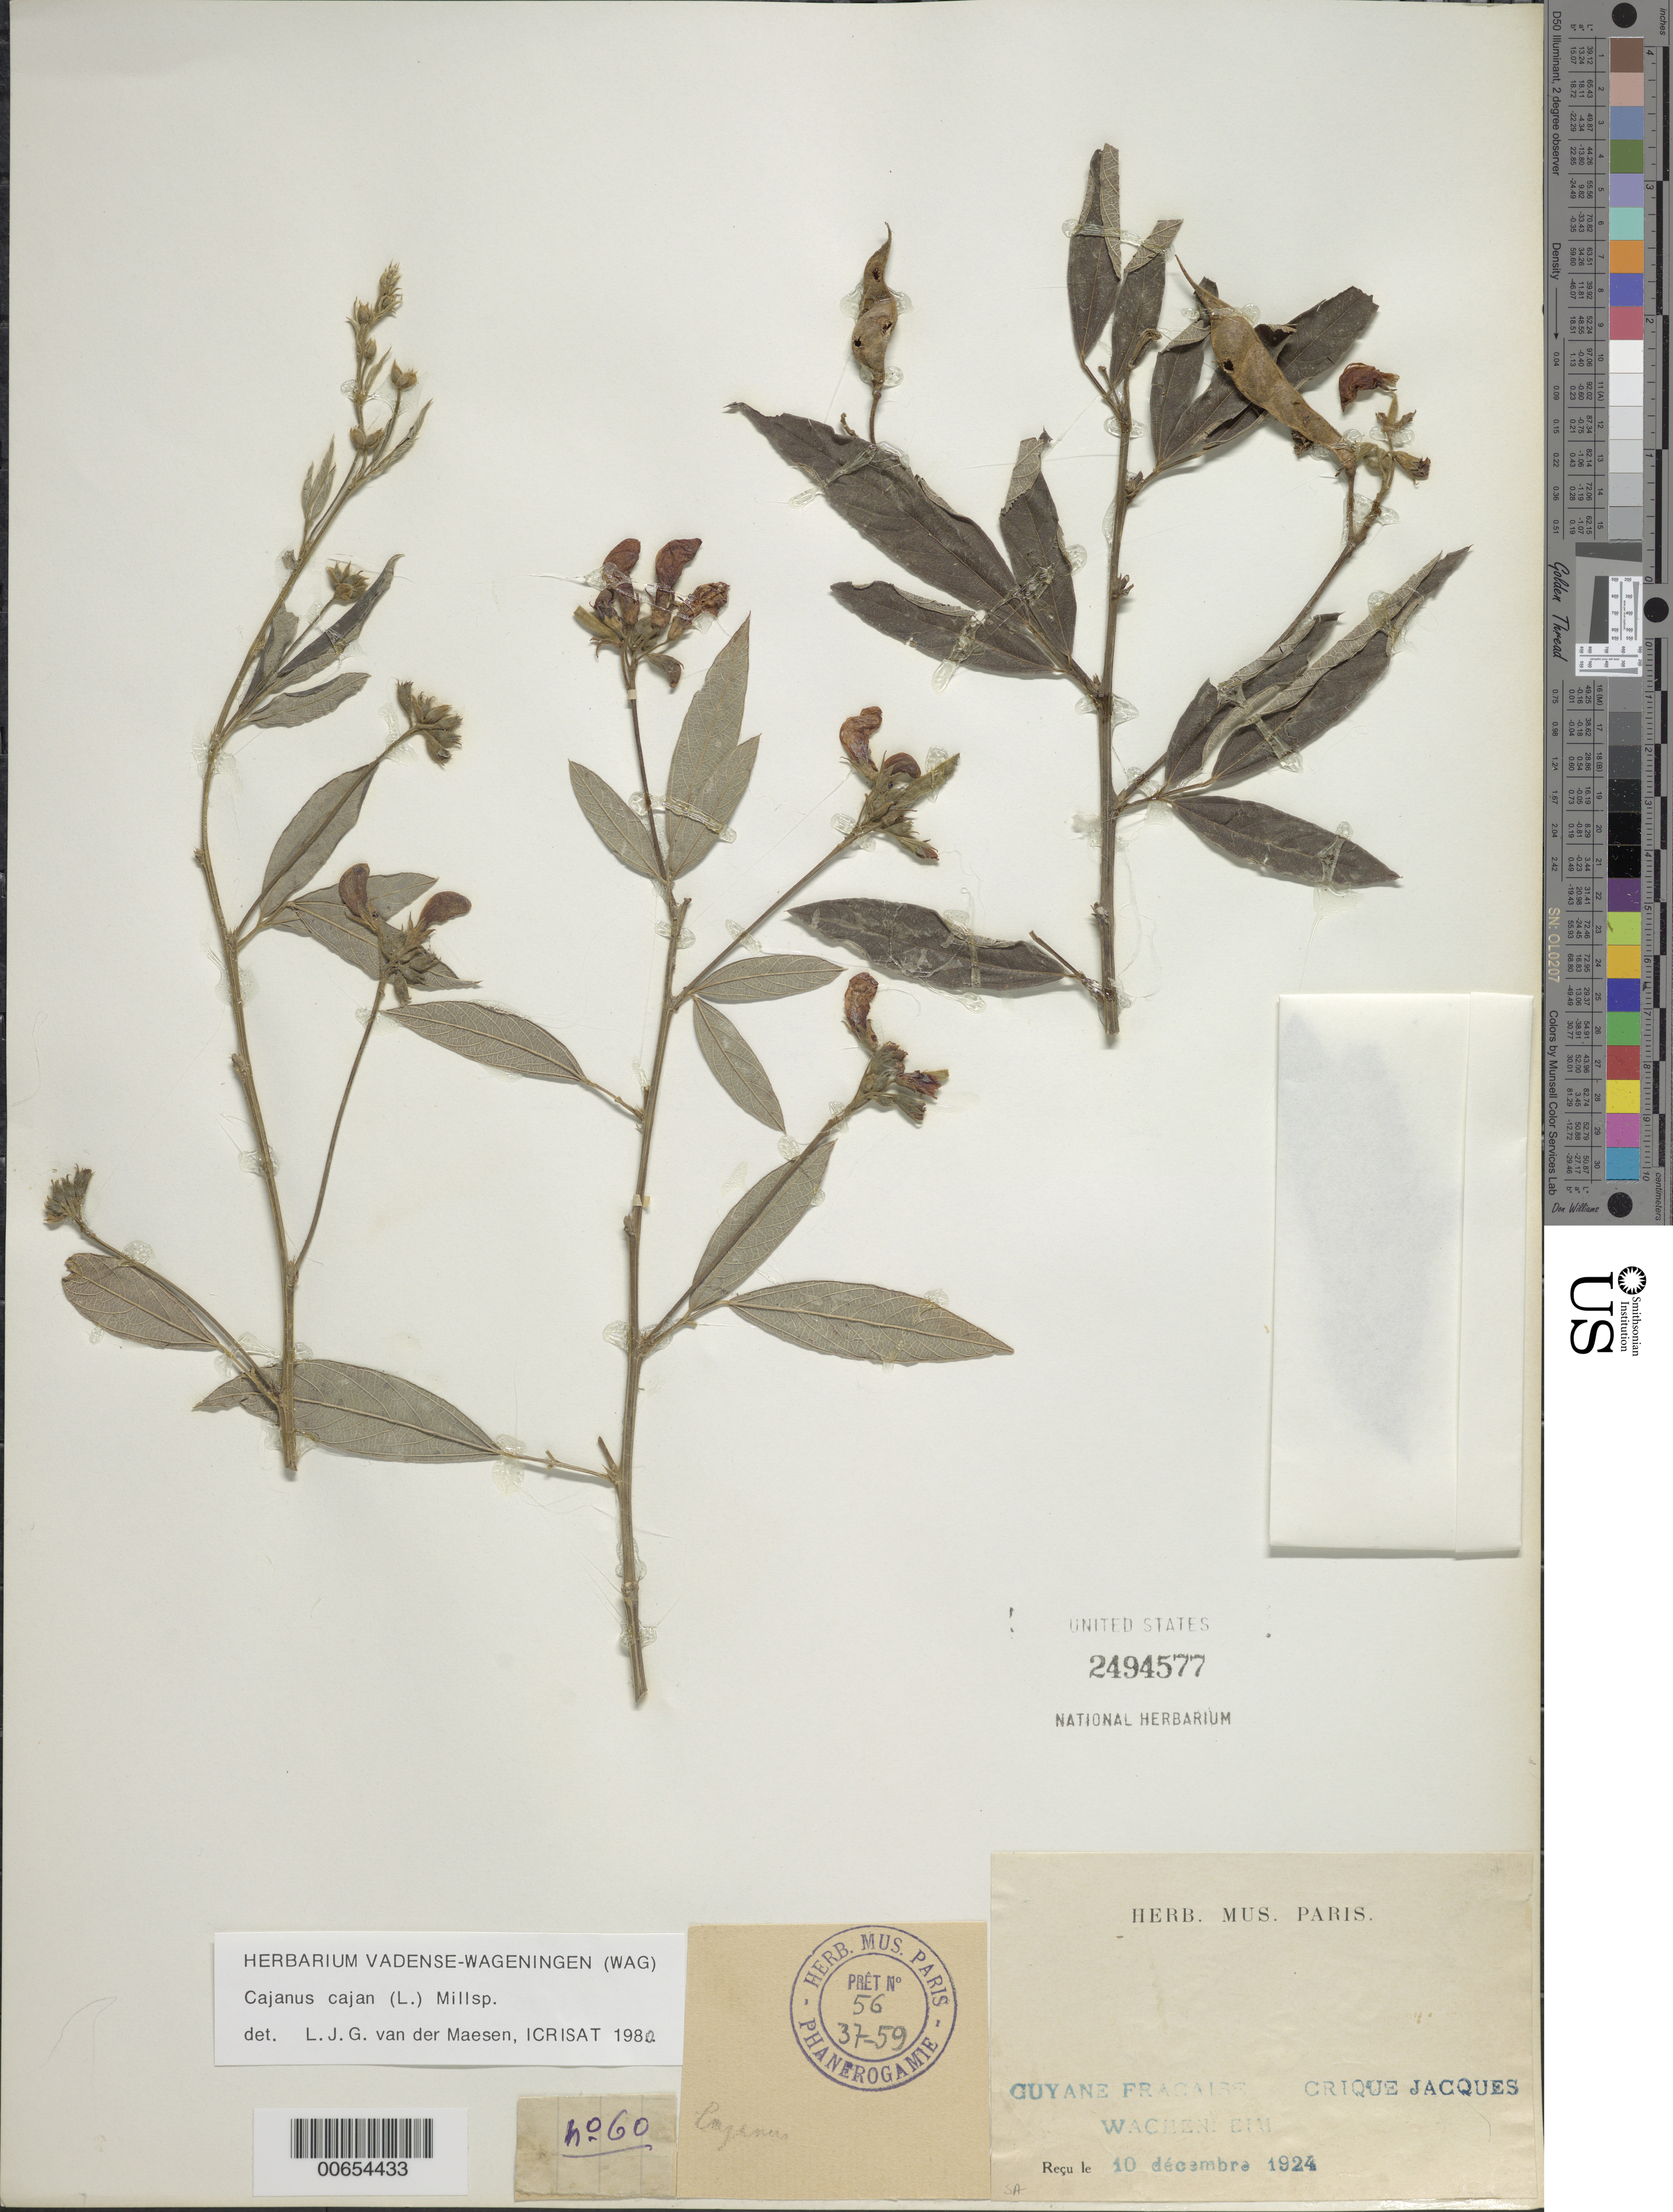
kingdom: Plantae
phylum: Tracheophyta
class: Magnoliopsida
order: Fabales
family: Fabaceae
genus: Cajanus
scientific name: Cajanus cajan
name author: (L.) Huth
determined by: Van Der Maesen, L. J. G., (WAG), Wageningen University (Netherlands)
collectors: G. Wachenheim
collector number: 60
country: French Guiana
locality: Crique Jacques, Bassin de la Mana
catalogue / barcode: US 2494577